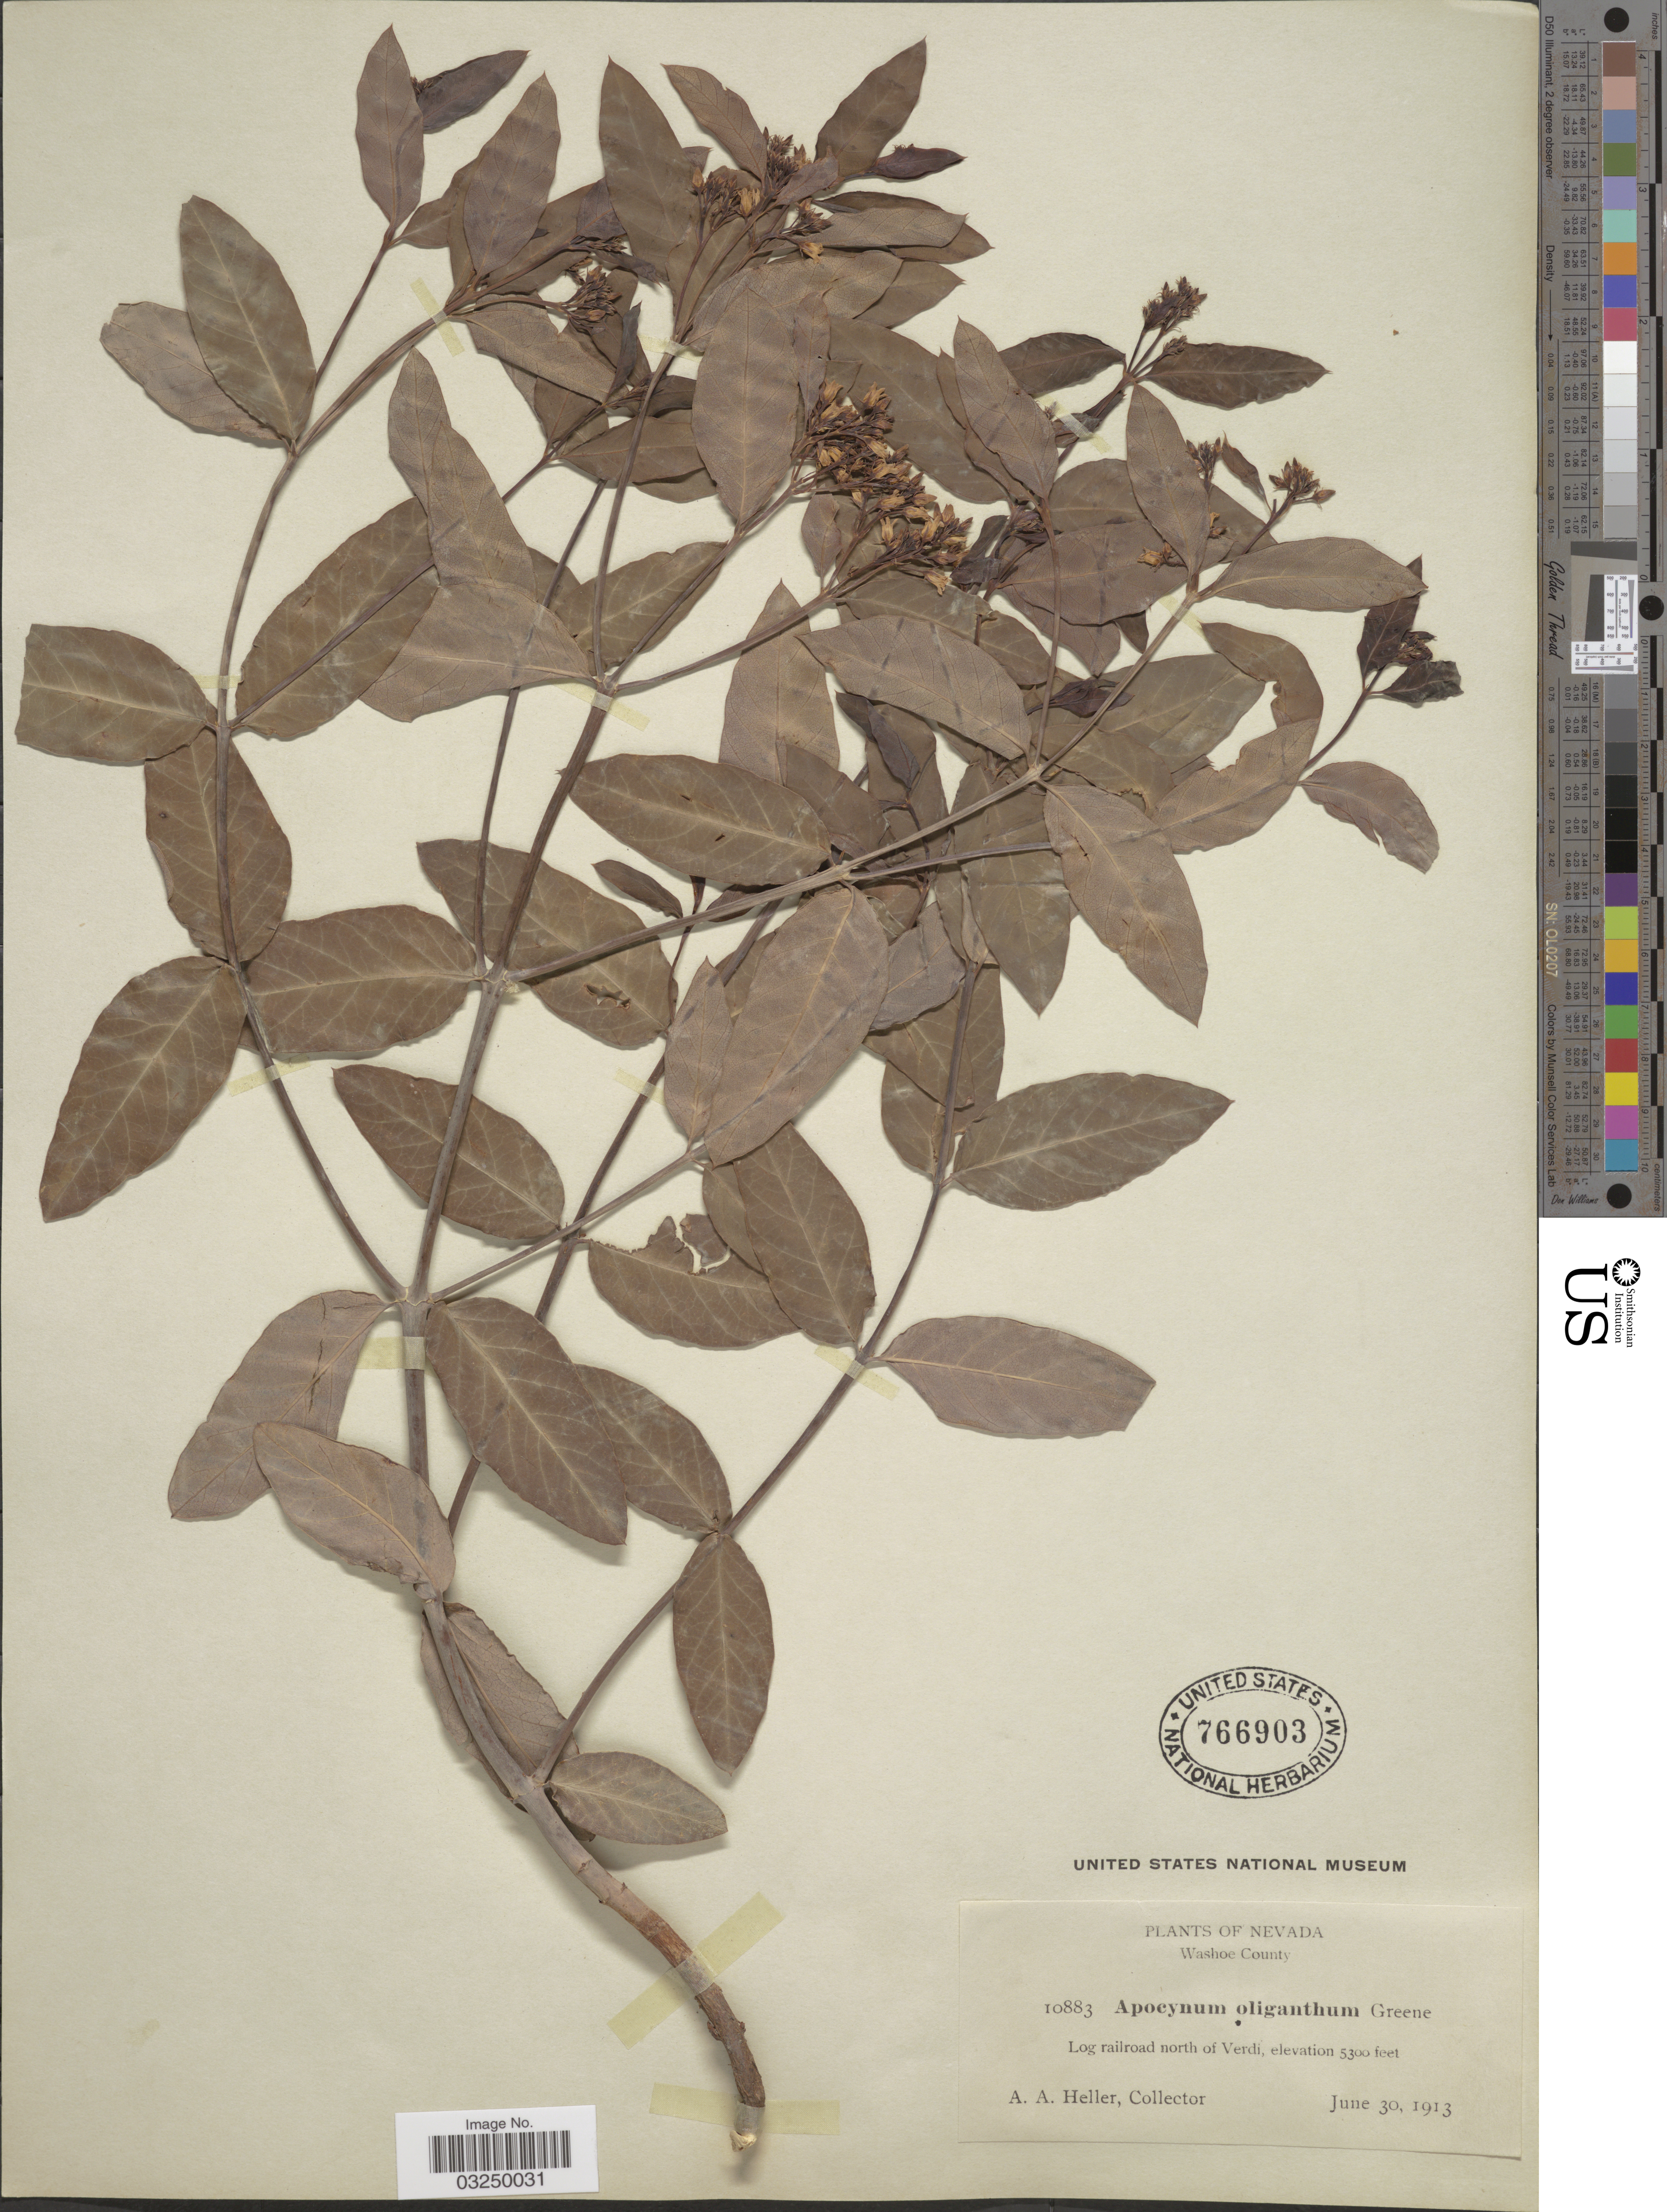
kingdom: Plantae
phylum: Tracheophyta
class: Magnoliopsida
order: Gentianales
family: Apocynaceae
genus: Apocynum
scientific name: Apocynum oliganthum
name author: Greene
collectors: A. A. Heller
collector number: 10883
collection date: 1913-06-30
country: United States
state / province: Nevada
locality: Washoe County. Log railroad north of Verdi.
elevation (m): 1615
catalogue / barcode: US 766903